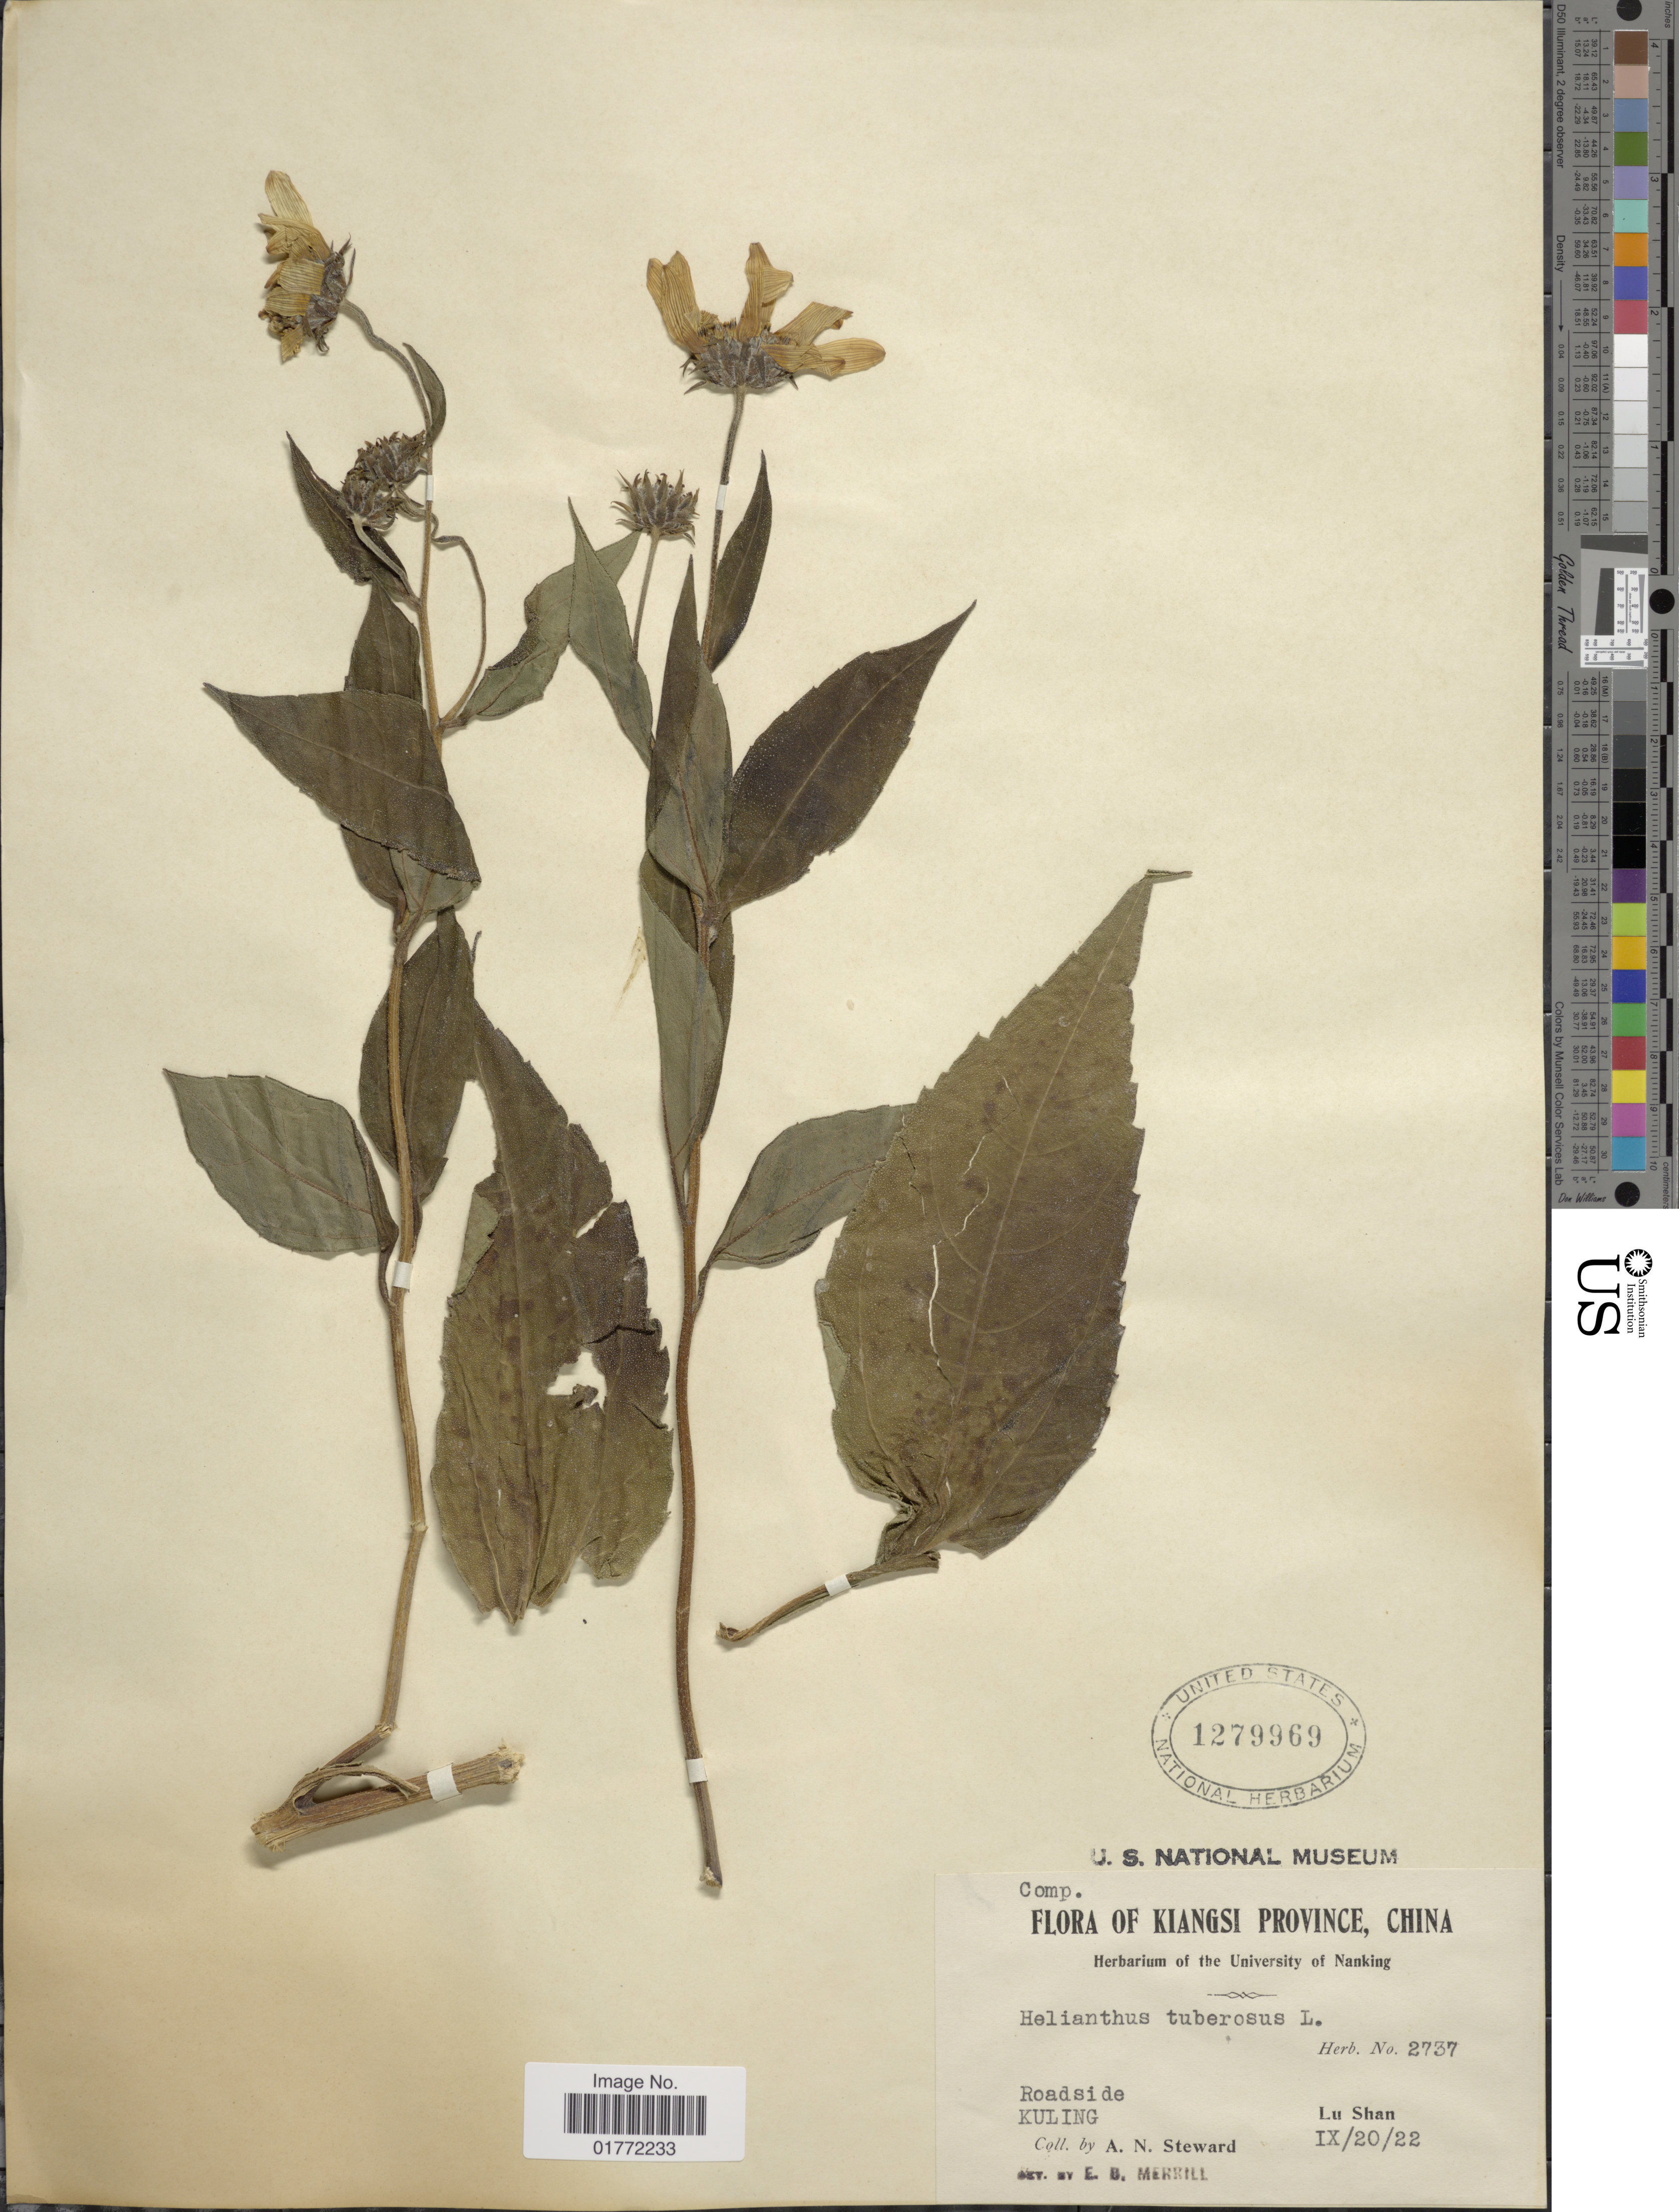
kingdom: Plantae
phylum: Tracheophyta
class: Magnoliopsida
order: Asterales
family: Asteraceae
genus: Helianthus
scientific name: Helianthus tuberosus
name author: L.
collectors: A. N. Steward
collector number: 2737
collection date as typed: Transcribed d/m/y: 20/9/22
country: China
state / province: Jiangxi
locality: Kiangsi Province, Roadside Kuling, Lu Shan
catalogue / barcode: US 1279969